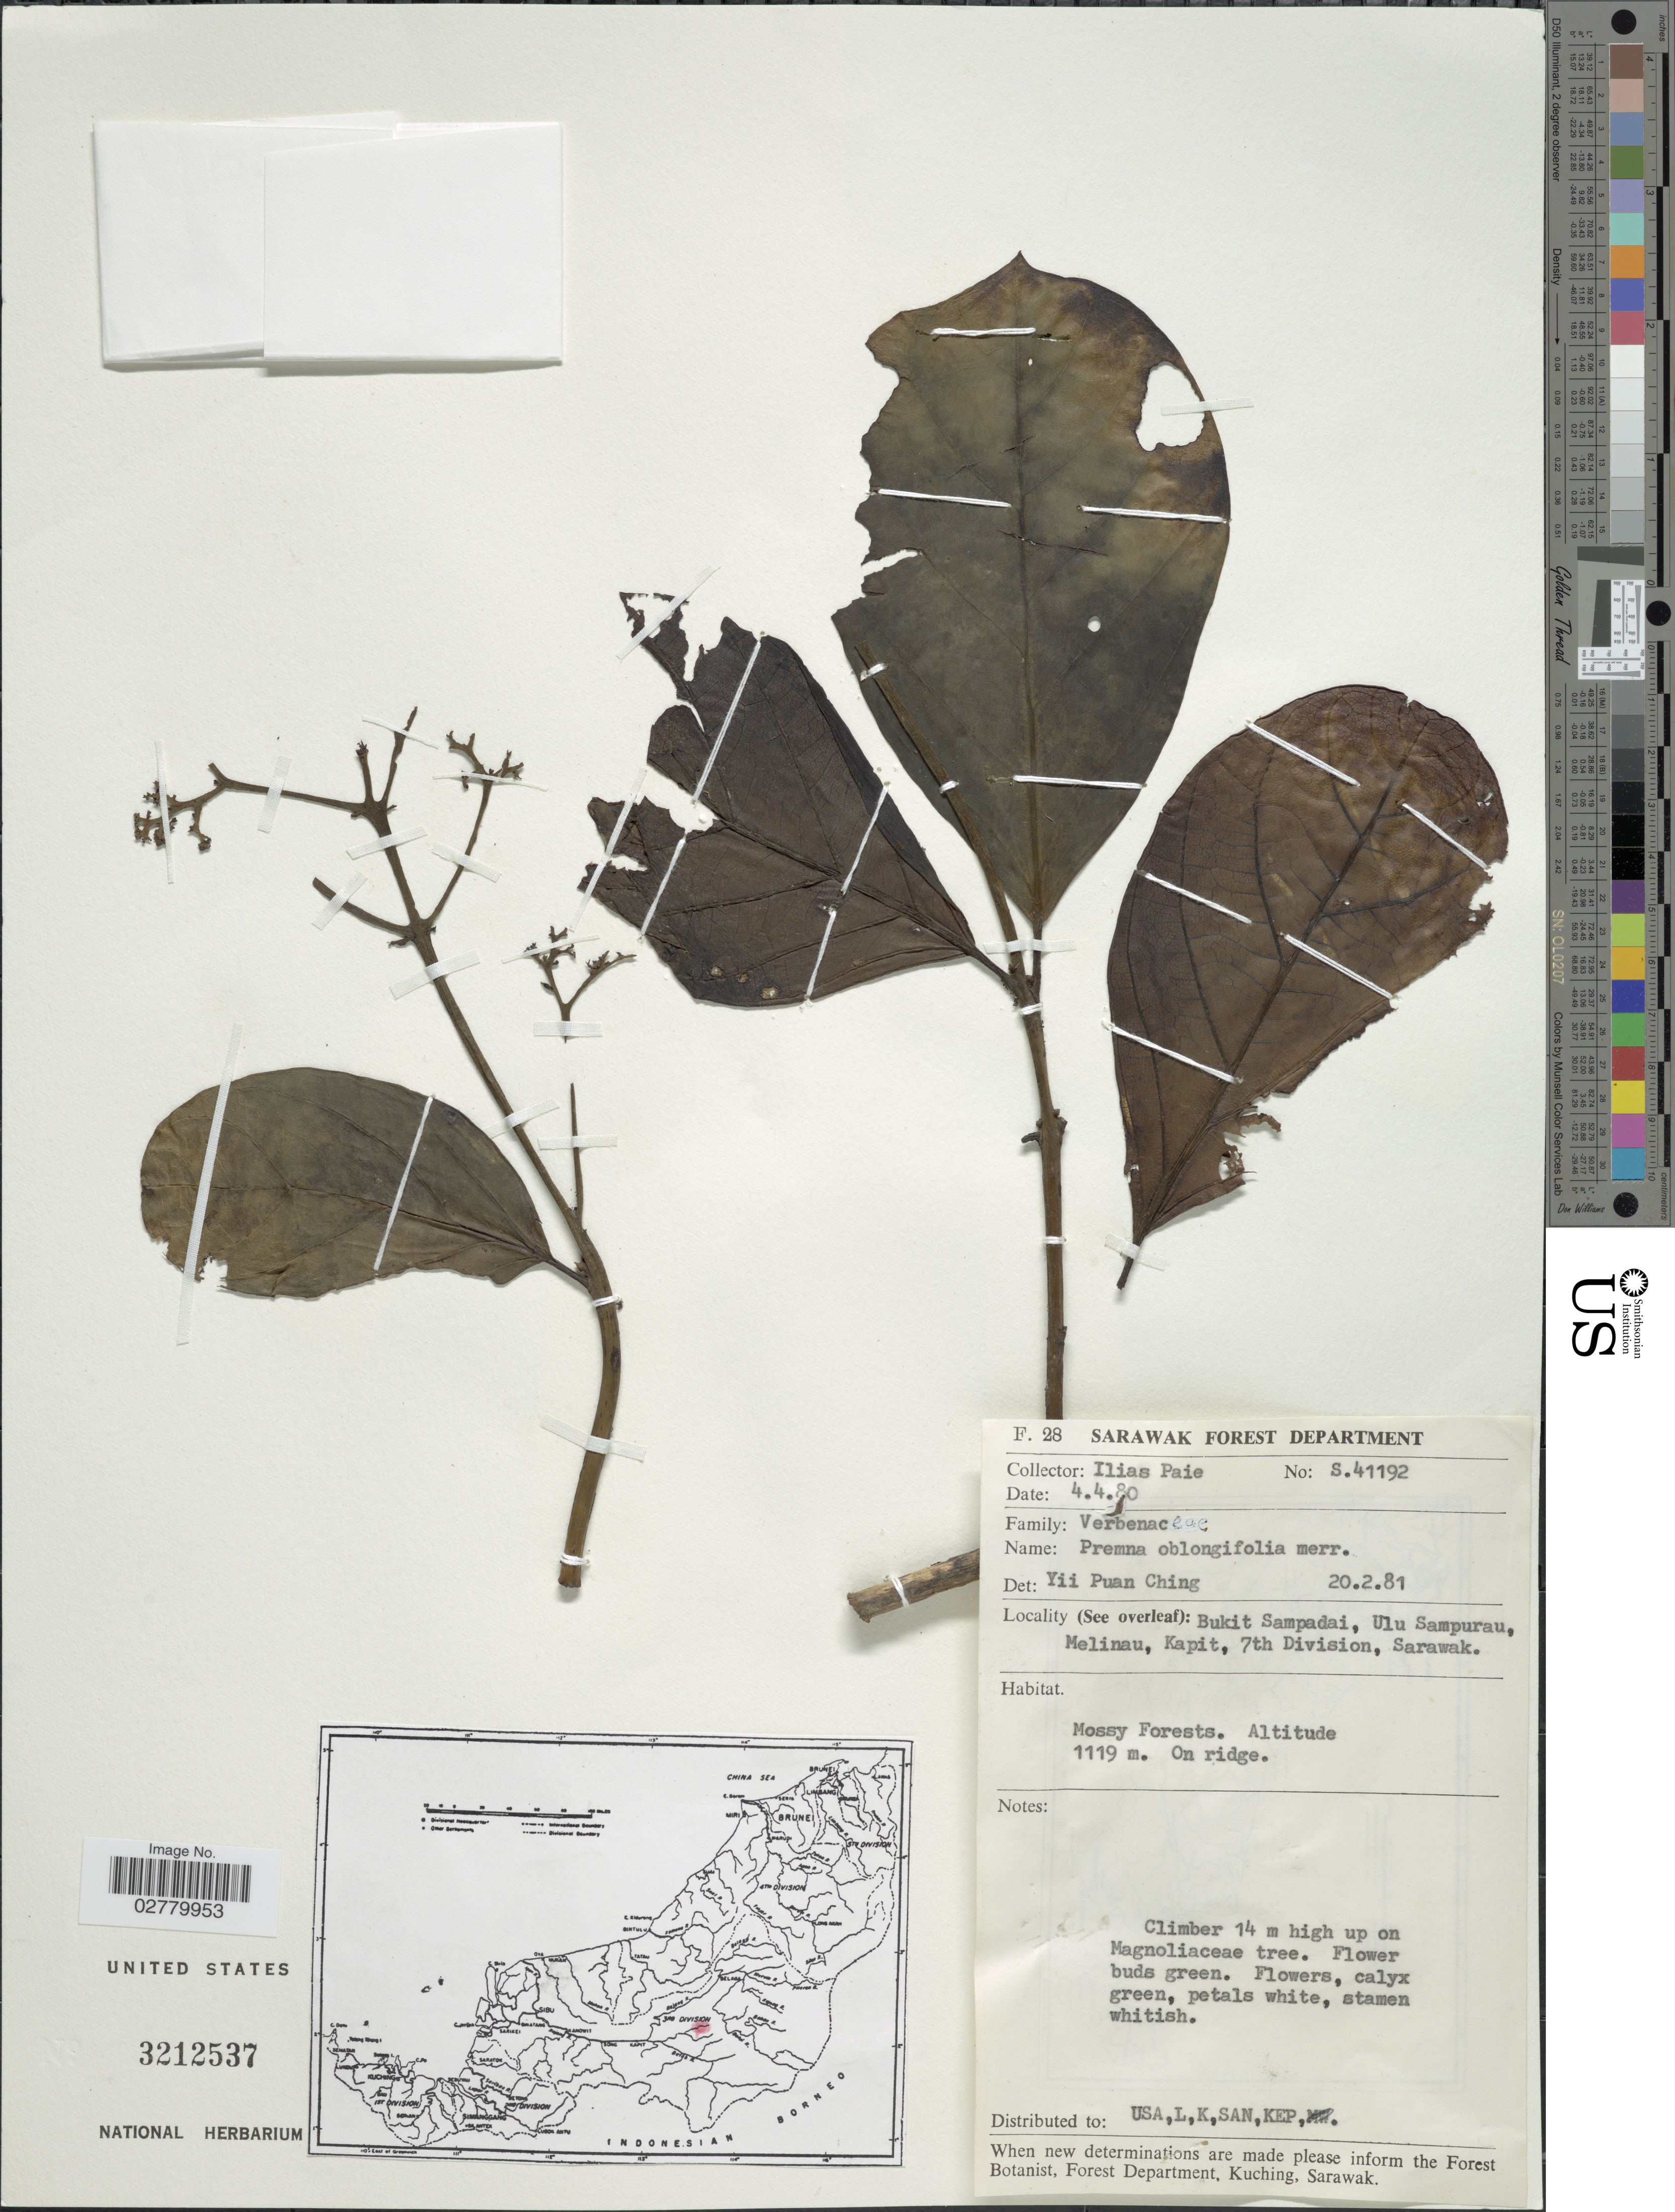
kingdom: Plantae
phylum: Tracheophyta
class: Magnoliopsida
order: Lamiales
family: Lamiaceae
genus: Premna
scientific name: Premna oblongifolia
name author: Merr.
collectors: I. bin Paie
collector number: S41192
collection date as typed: Transcribed d/m/y: 4/4/80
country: Malaysia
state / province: Sarawak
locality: Bukit Sampadai, Ulu Sampurau, Melinau, Kapit, 7th Division.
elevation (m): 1119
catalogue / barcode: US 3212537